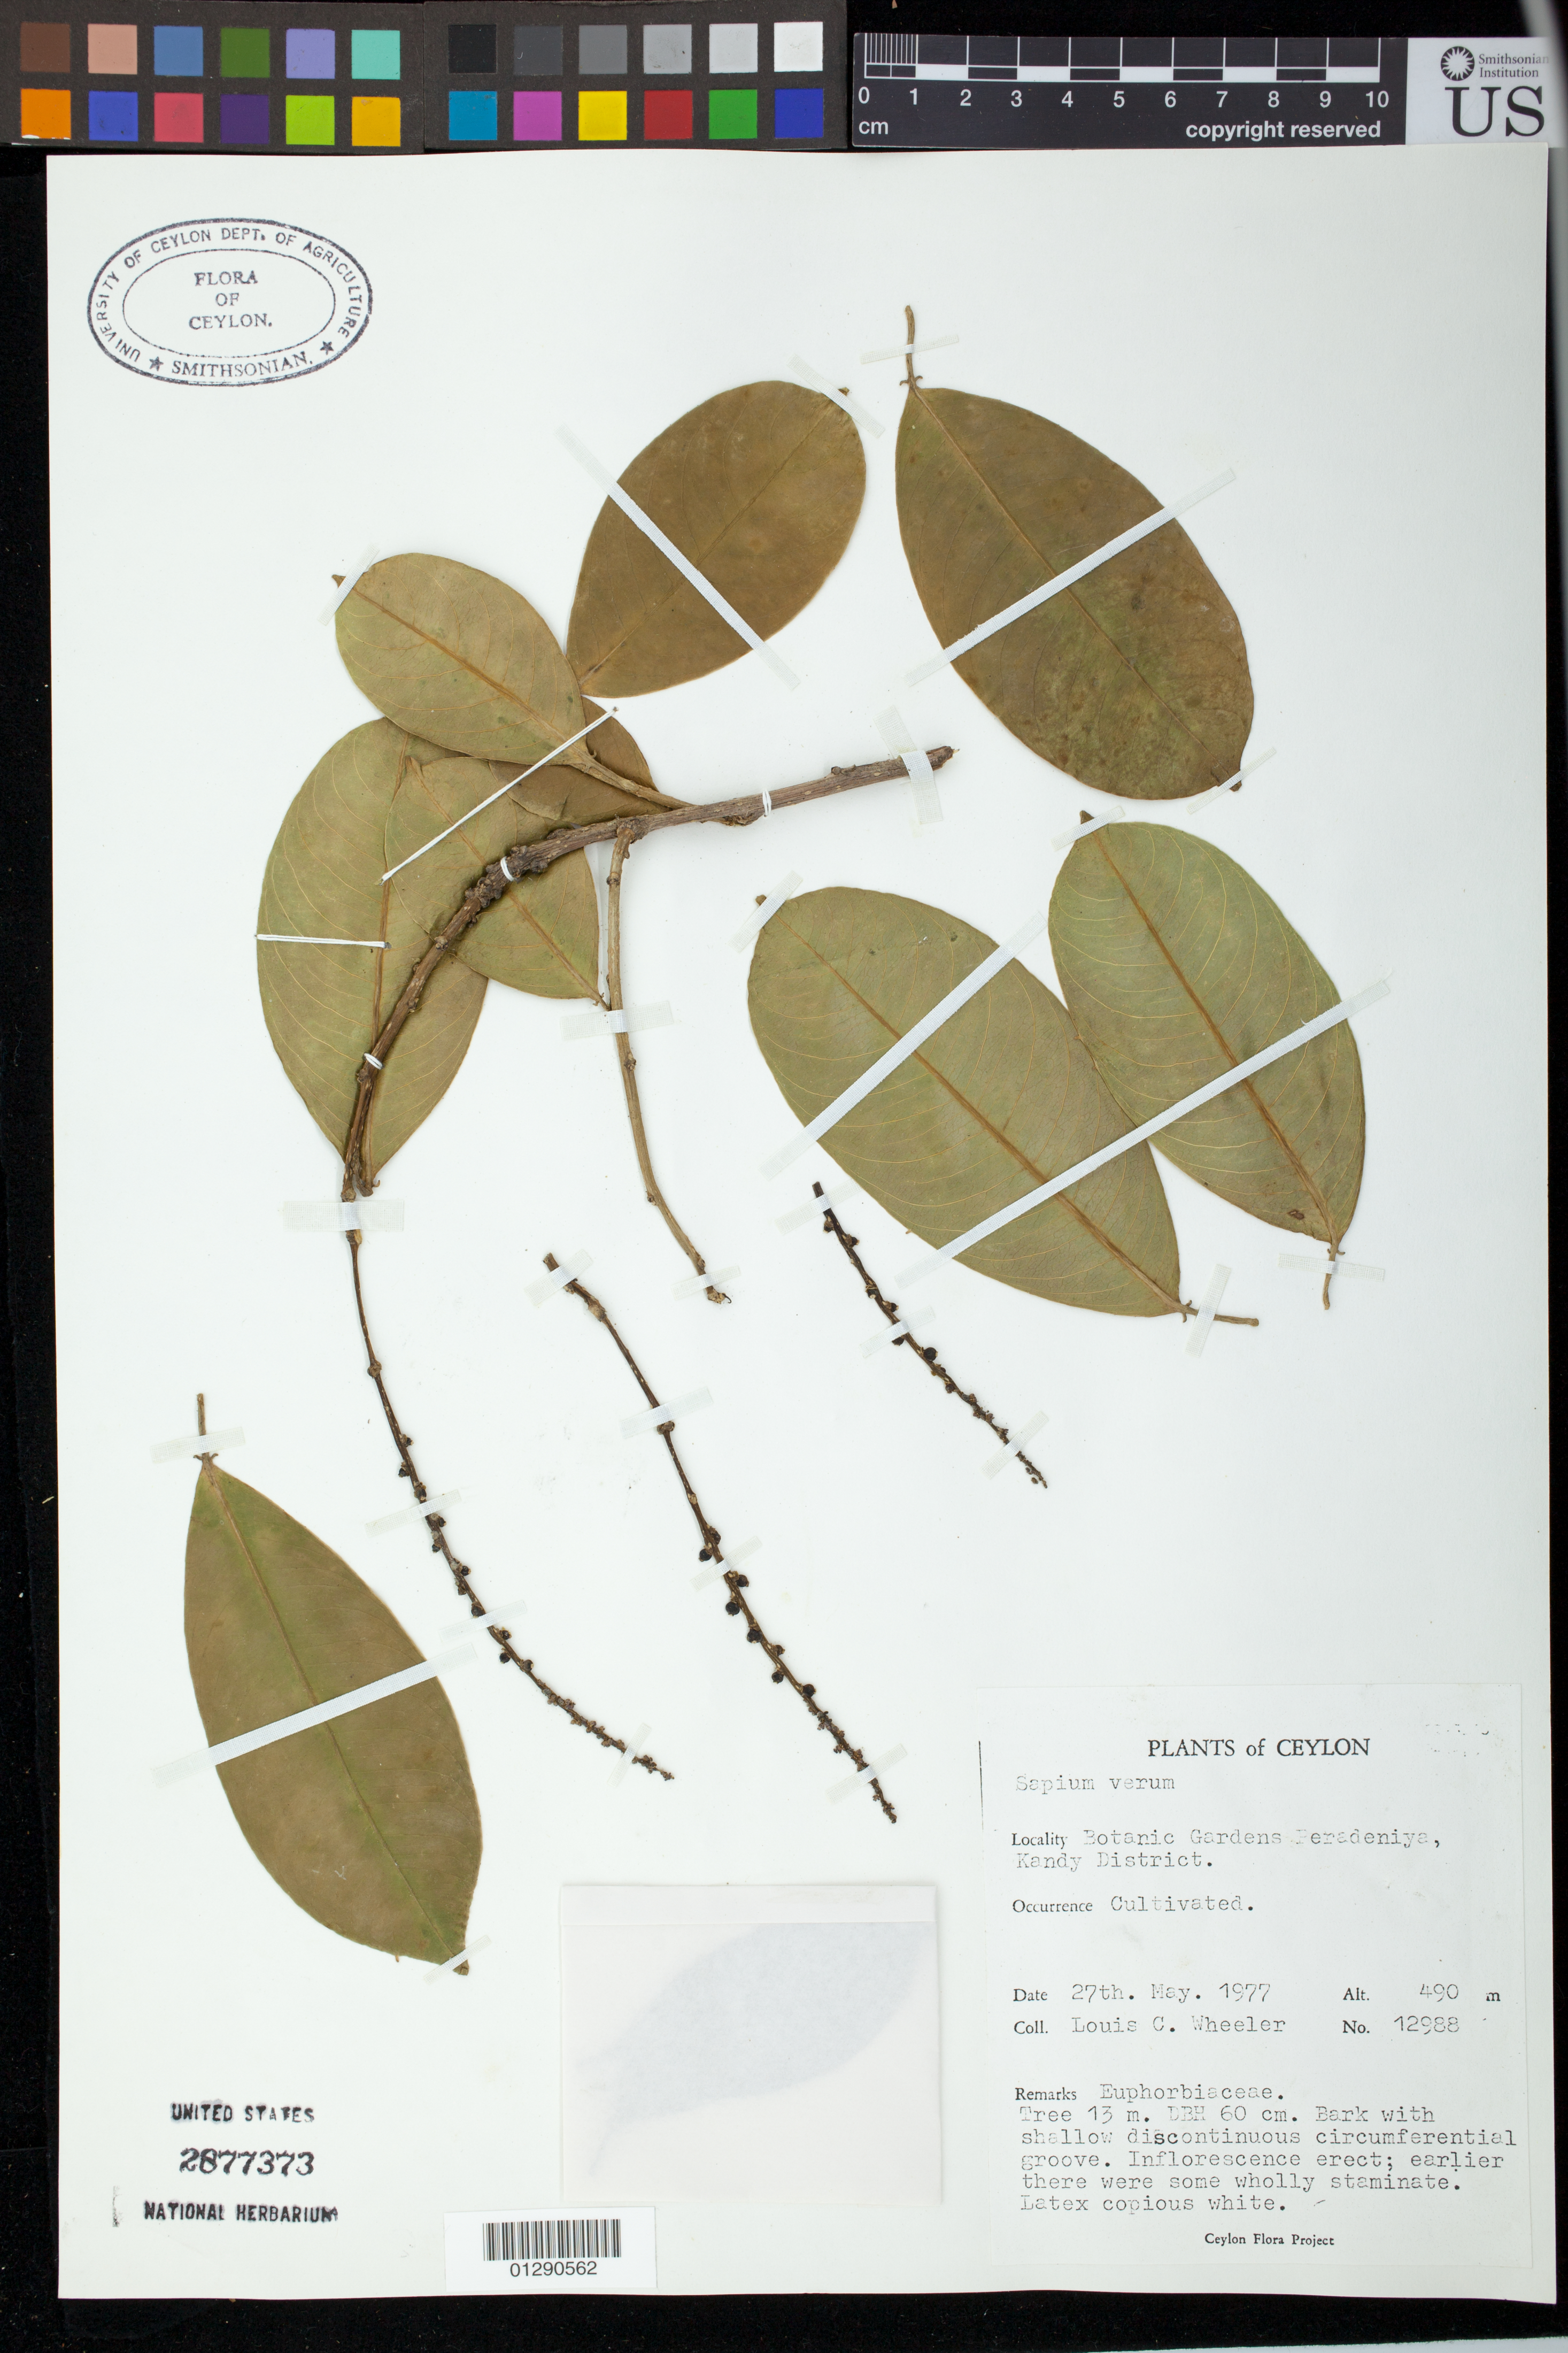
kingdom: Plantae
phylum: Tracheophyta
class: Magnoliopsida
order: Malpighiales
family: Euphorbiaceae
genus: Sapium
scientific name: Sapium verum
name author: Hemsl.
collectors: L. C. Wheeler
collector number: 12988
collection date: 1977-05-27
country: Sri Lanka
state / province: Central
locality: Botanic Gardens Peradeniya, Kandy District.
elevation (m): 490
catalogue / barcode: US 2877373